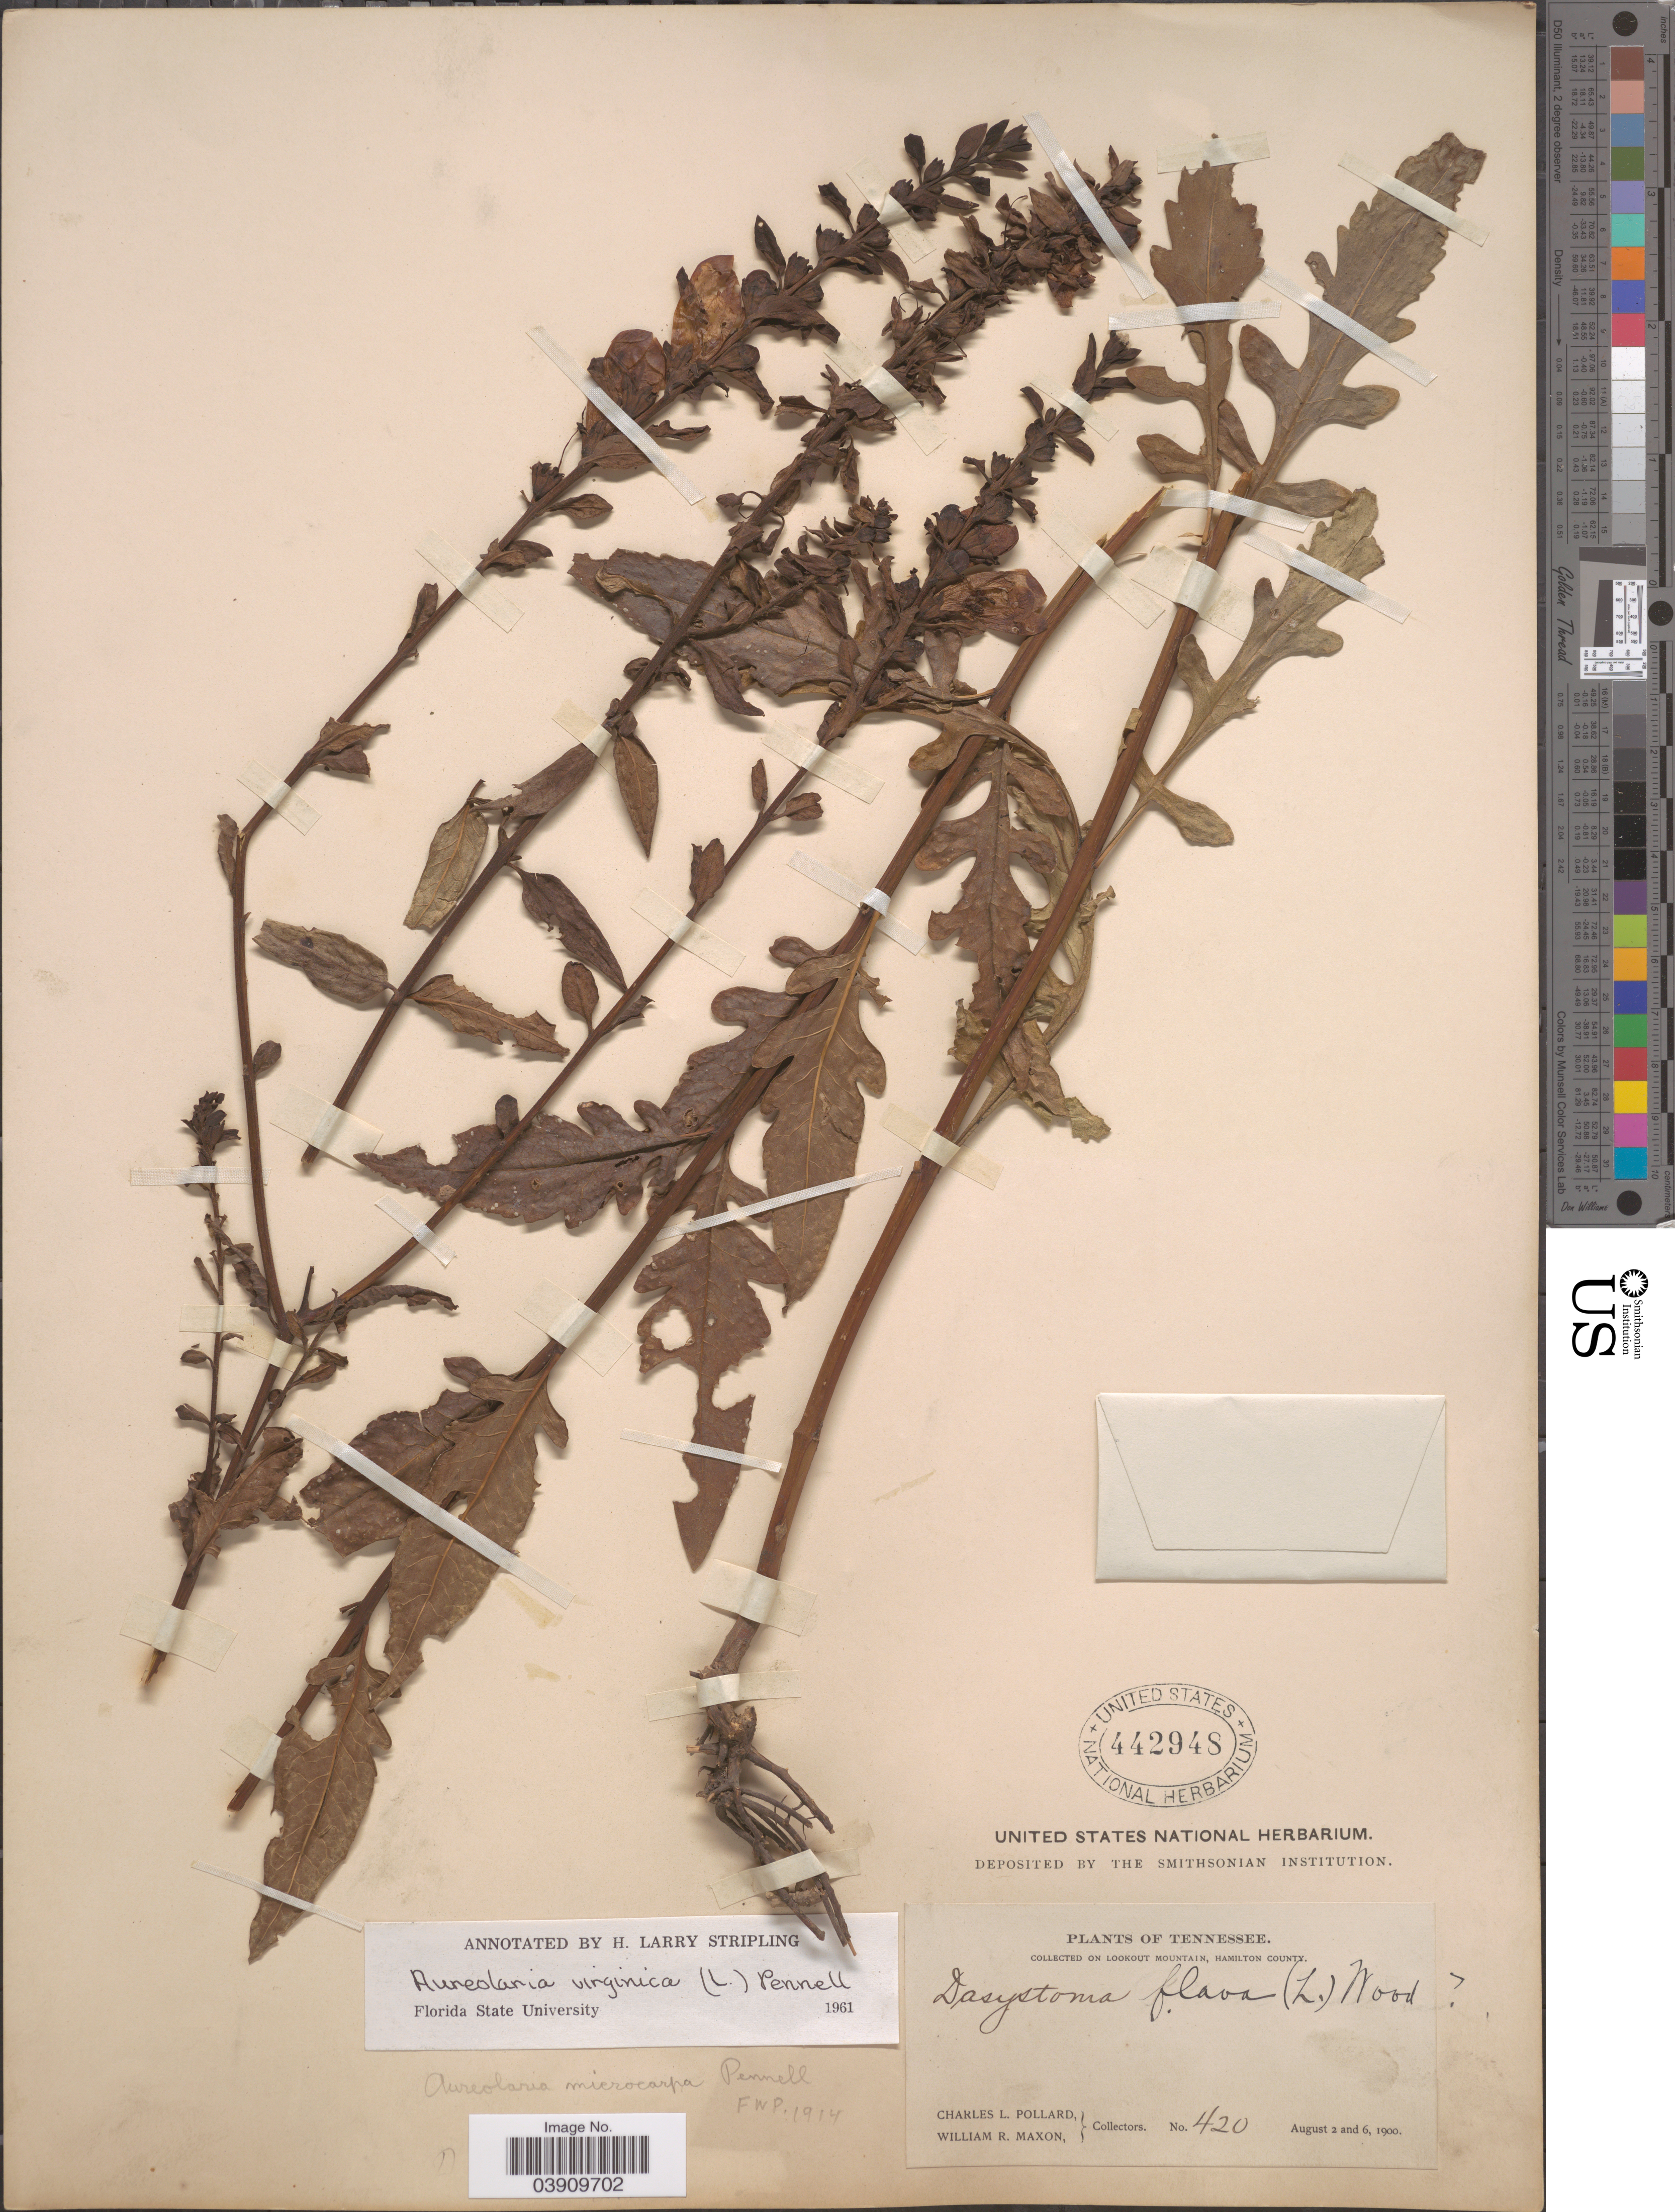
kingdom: Plantae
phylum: Tracheophyta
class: Magnoliopsida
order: Lamiales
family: Orobanchaceae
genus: Aureolaria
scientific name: Aureolaria virginica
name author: (L.) Pennell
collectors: C. L. Pollard & W. R. Maxon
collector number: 420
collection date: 1900-08-02/1900-08-06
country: United States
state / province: Tennessee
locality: On Lookout Mountain, Hamilton County.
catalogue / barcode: US 442948